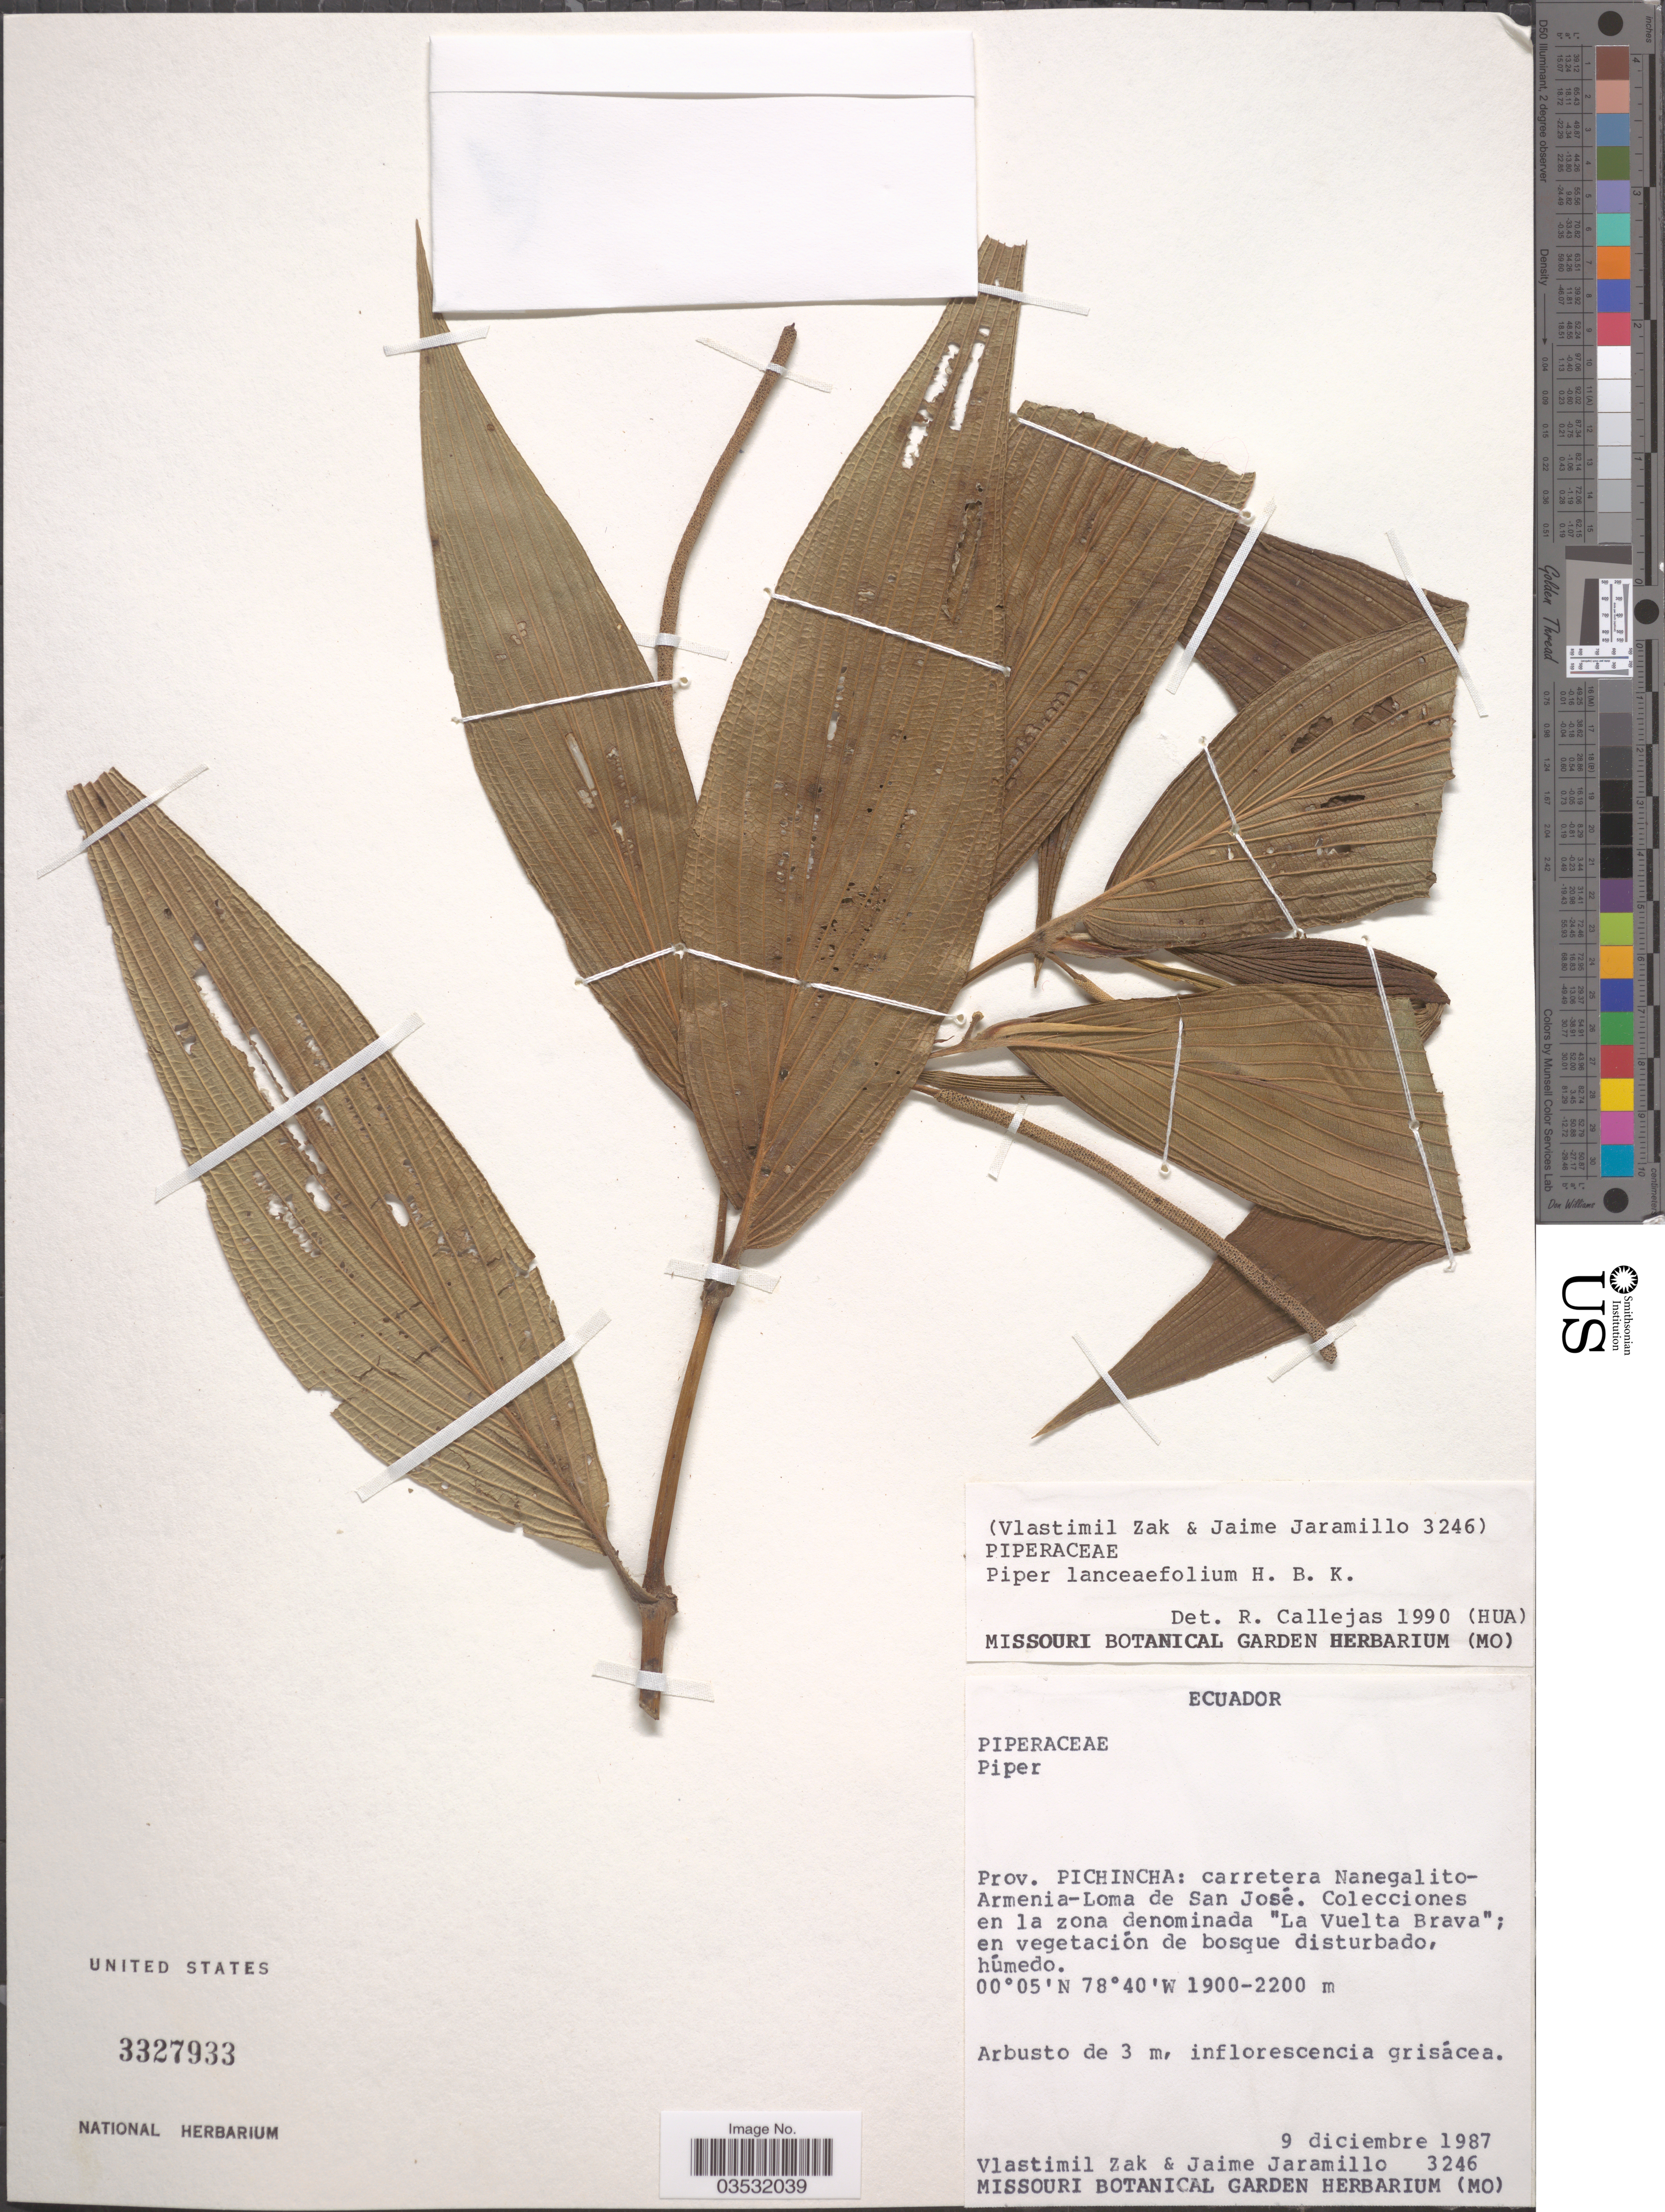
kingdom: Plantae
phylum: Tracheophyta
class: Magnoliopsida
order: Piperales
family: Piperaceae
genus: Piper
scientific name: Piper lanceifolium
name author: Kunth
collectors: V. Zak & J. Jaramillo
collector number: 3246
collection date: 1987-12-09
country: Ecuador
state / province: Pichincha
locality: Carretera Nanegalito-Armenia-Loma de San José. La zona denominada 'La Vuelta Brava'; en vegetación de bosque disturbado, húmedo.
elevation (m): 1900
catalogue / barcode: US 3327933